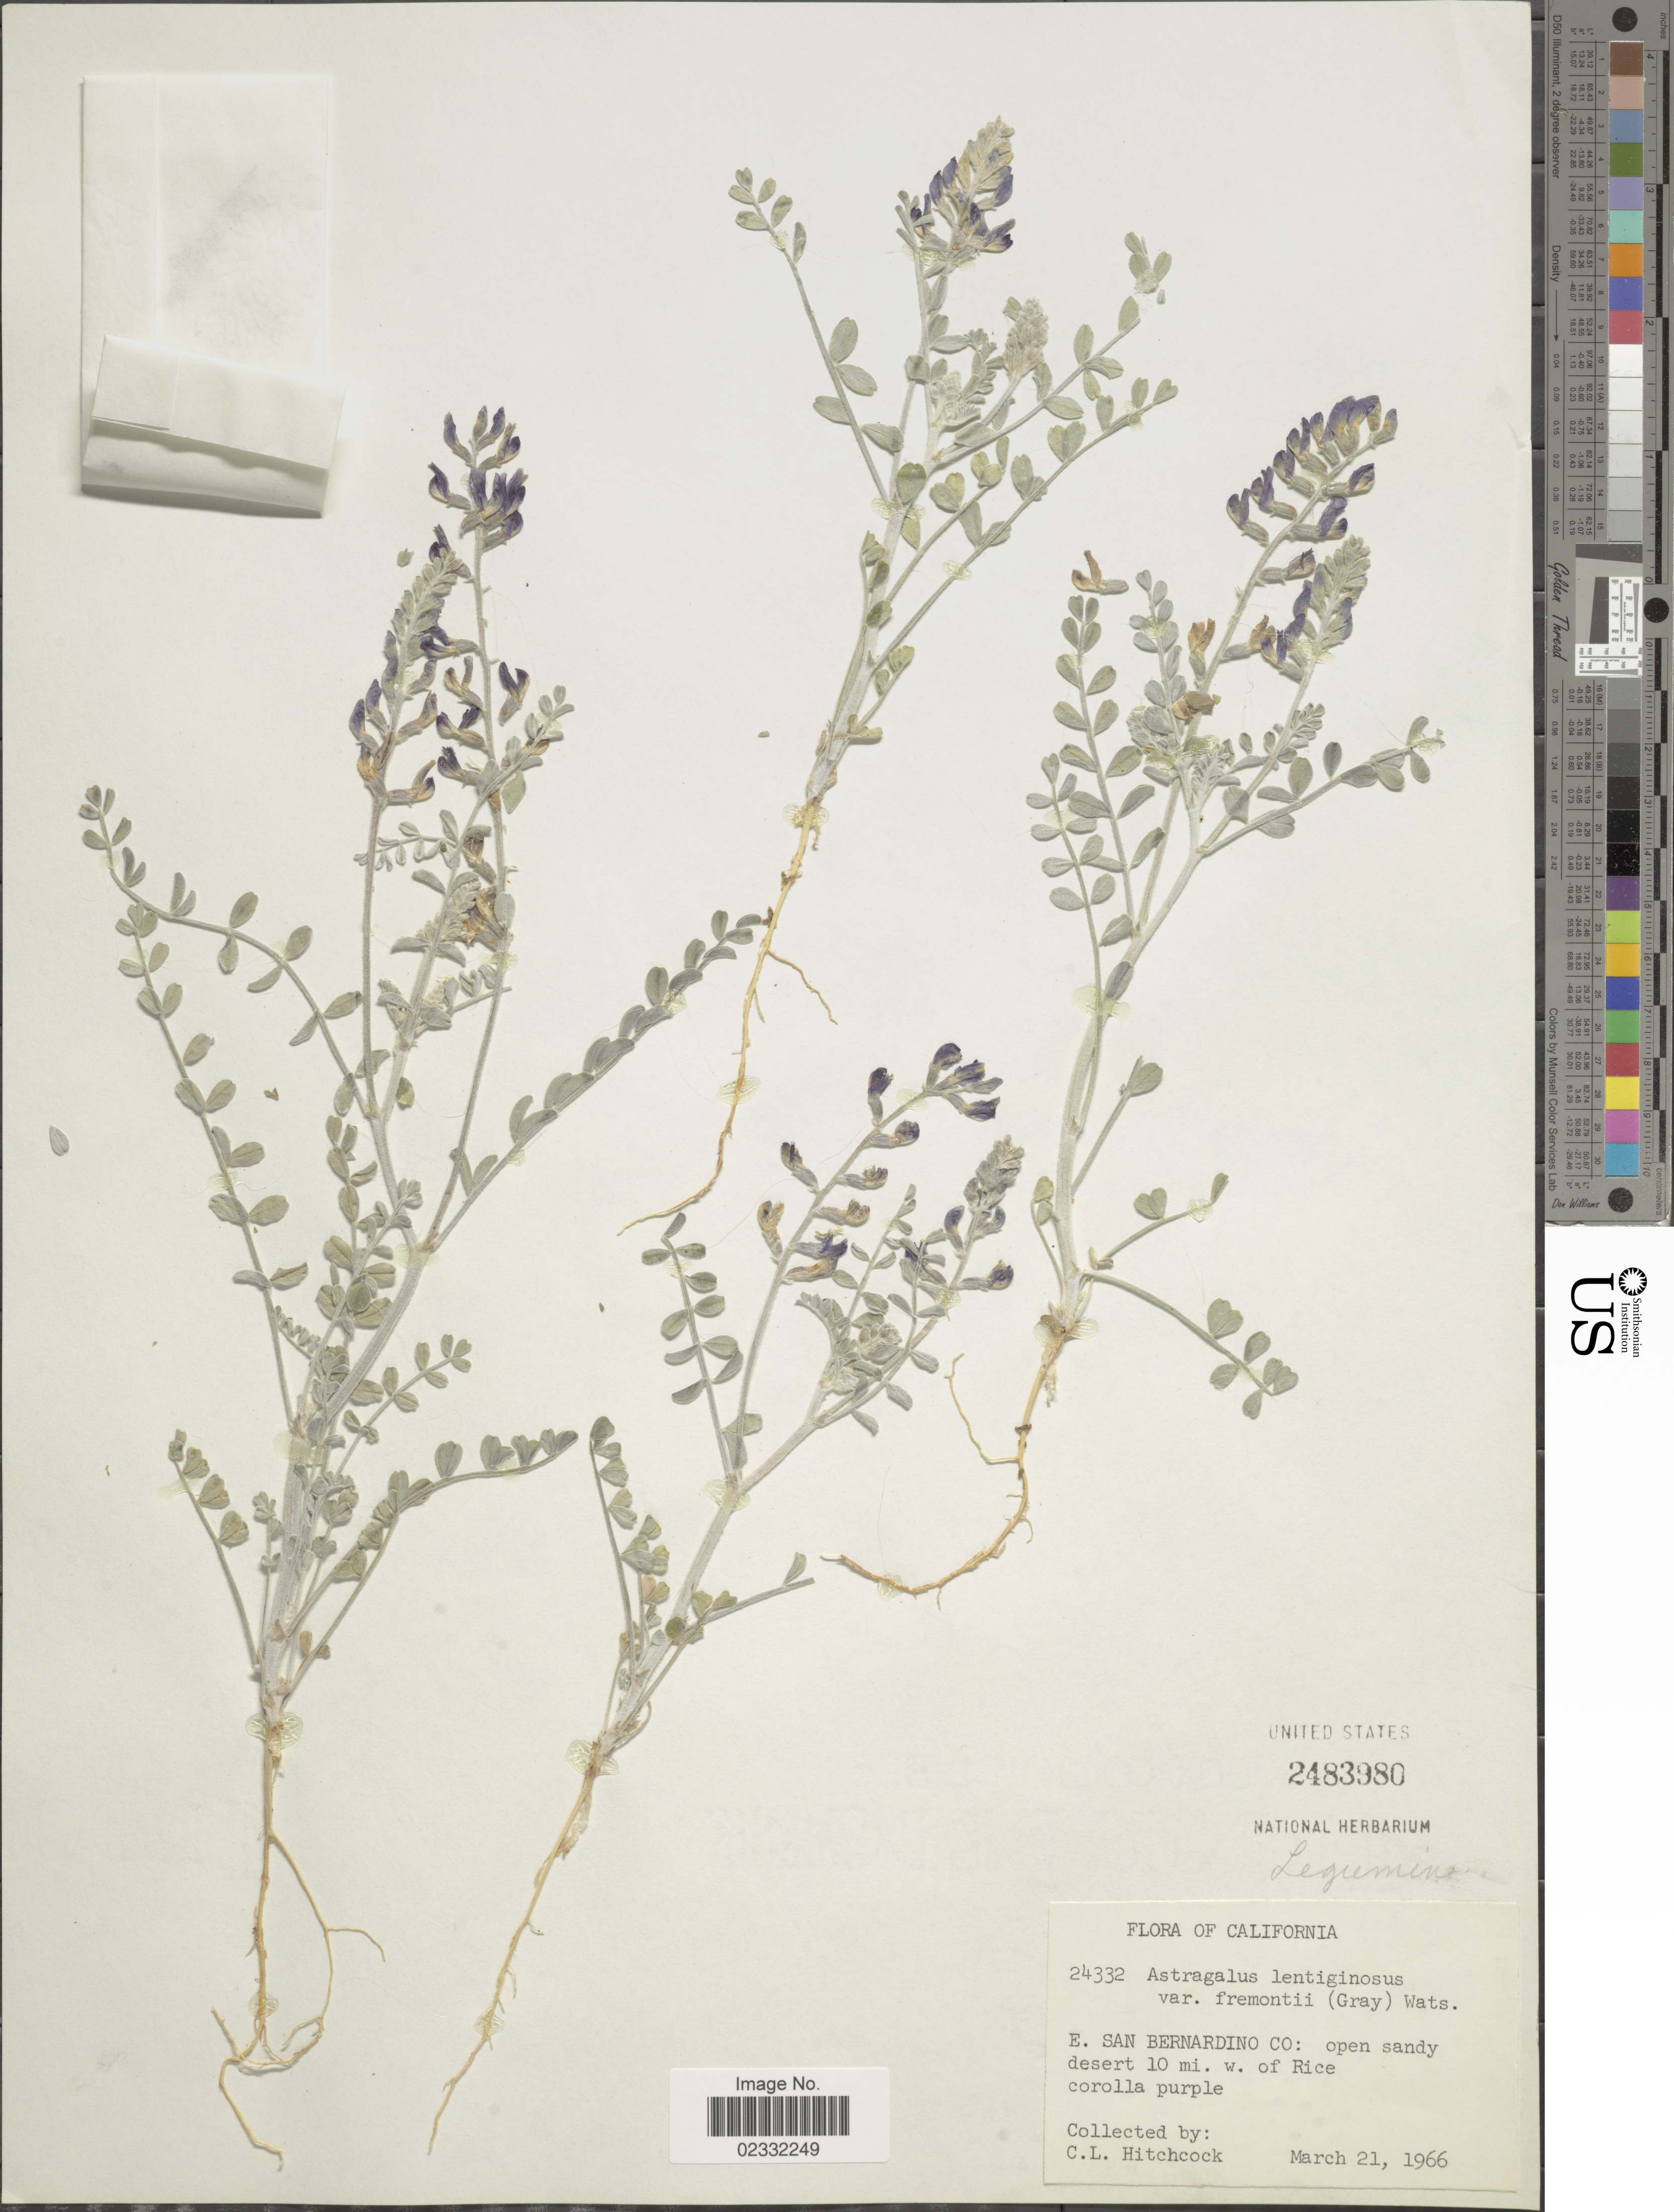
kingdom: Plantae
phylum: Tracheophyta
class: Magnoliopsida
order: Fabales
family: Fabaceae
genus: Astragalus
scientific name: Astragalus lentiginosus var. fremontii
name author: (A. Gray ex Torr.) S. Watson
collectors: C. L. Hitchcock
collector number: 24332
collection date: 1966-03-21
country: United States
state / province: California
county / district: San Bernardino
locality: E. San Bernardino Co: Open sandy desert 10 mi w. of Rice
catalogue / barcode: US 2483980